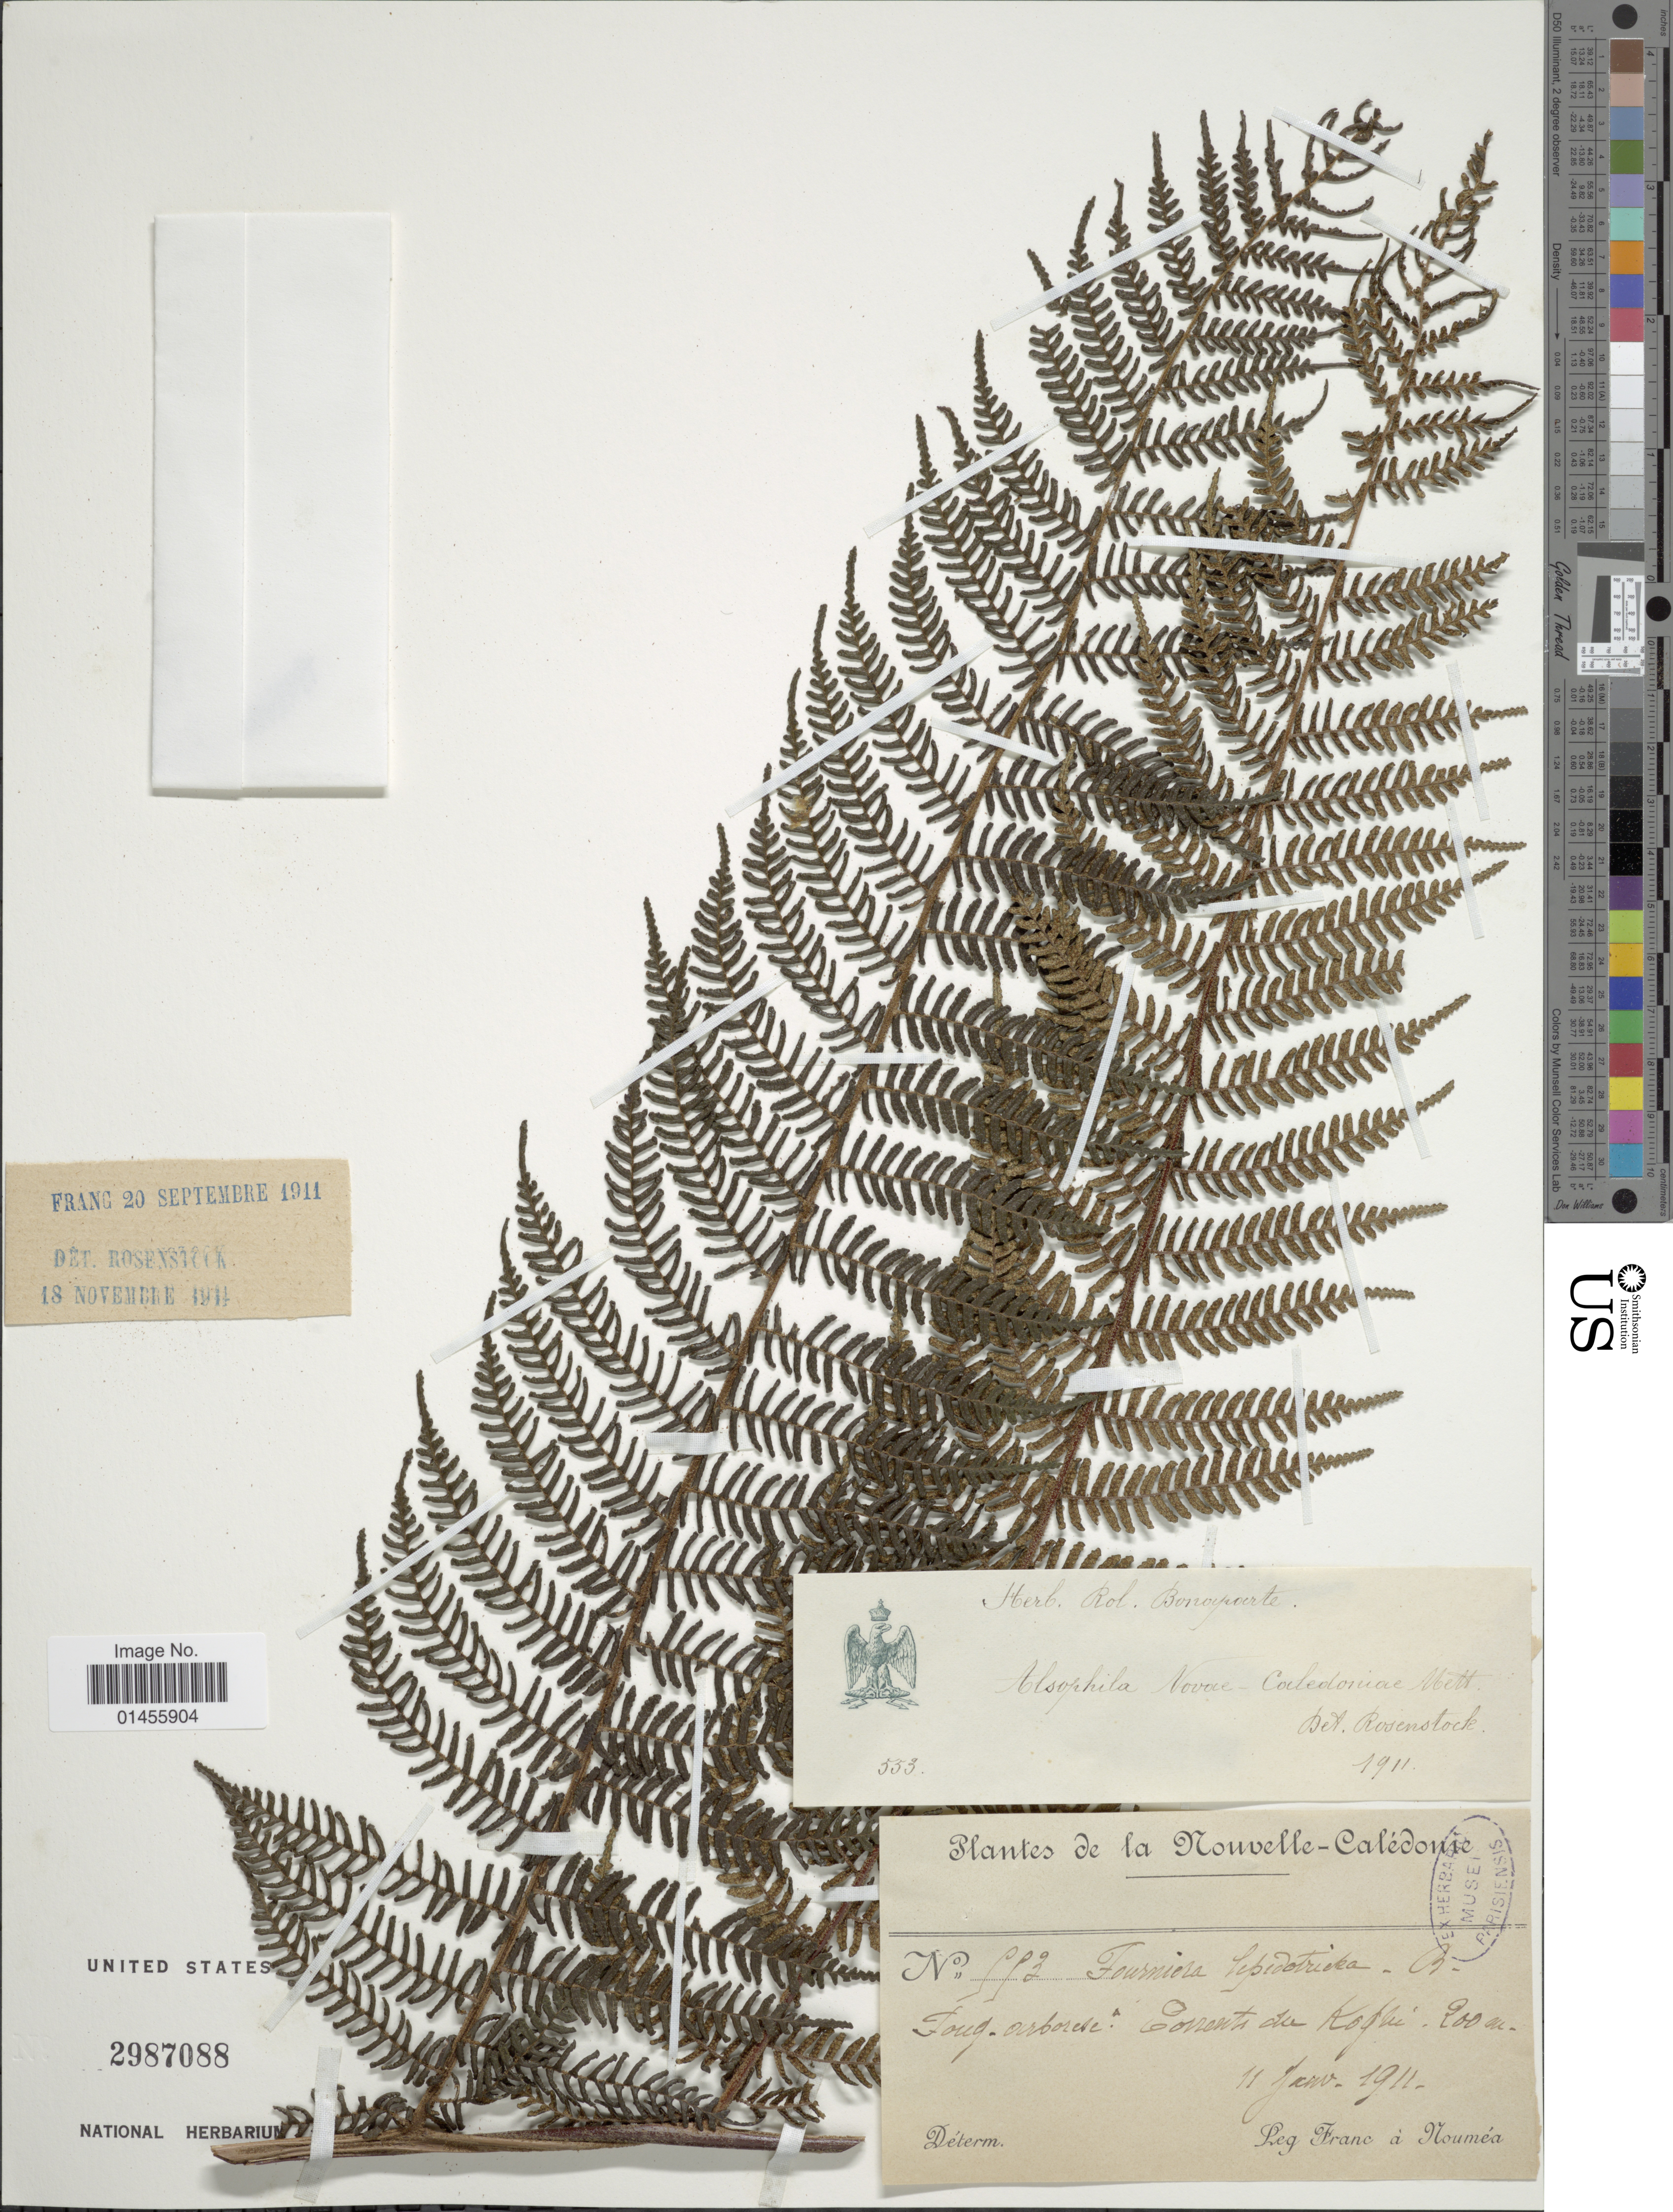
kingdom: Plantae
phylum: Tracheophyta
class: Polypodiopsida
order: Cyatheales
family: Cyatheaceae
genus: Alsophila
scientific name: Alsophila novae-caledoniae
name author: Mett.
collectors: Franc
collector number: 553*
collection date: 1911-01-11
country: New Caledonia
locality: Torrents du Koghis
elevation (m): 200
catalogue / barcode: US 2987088